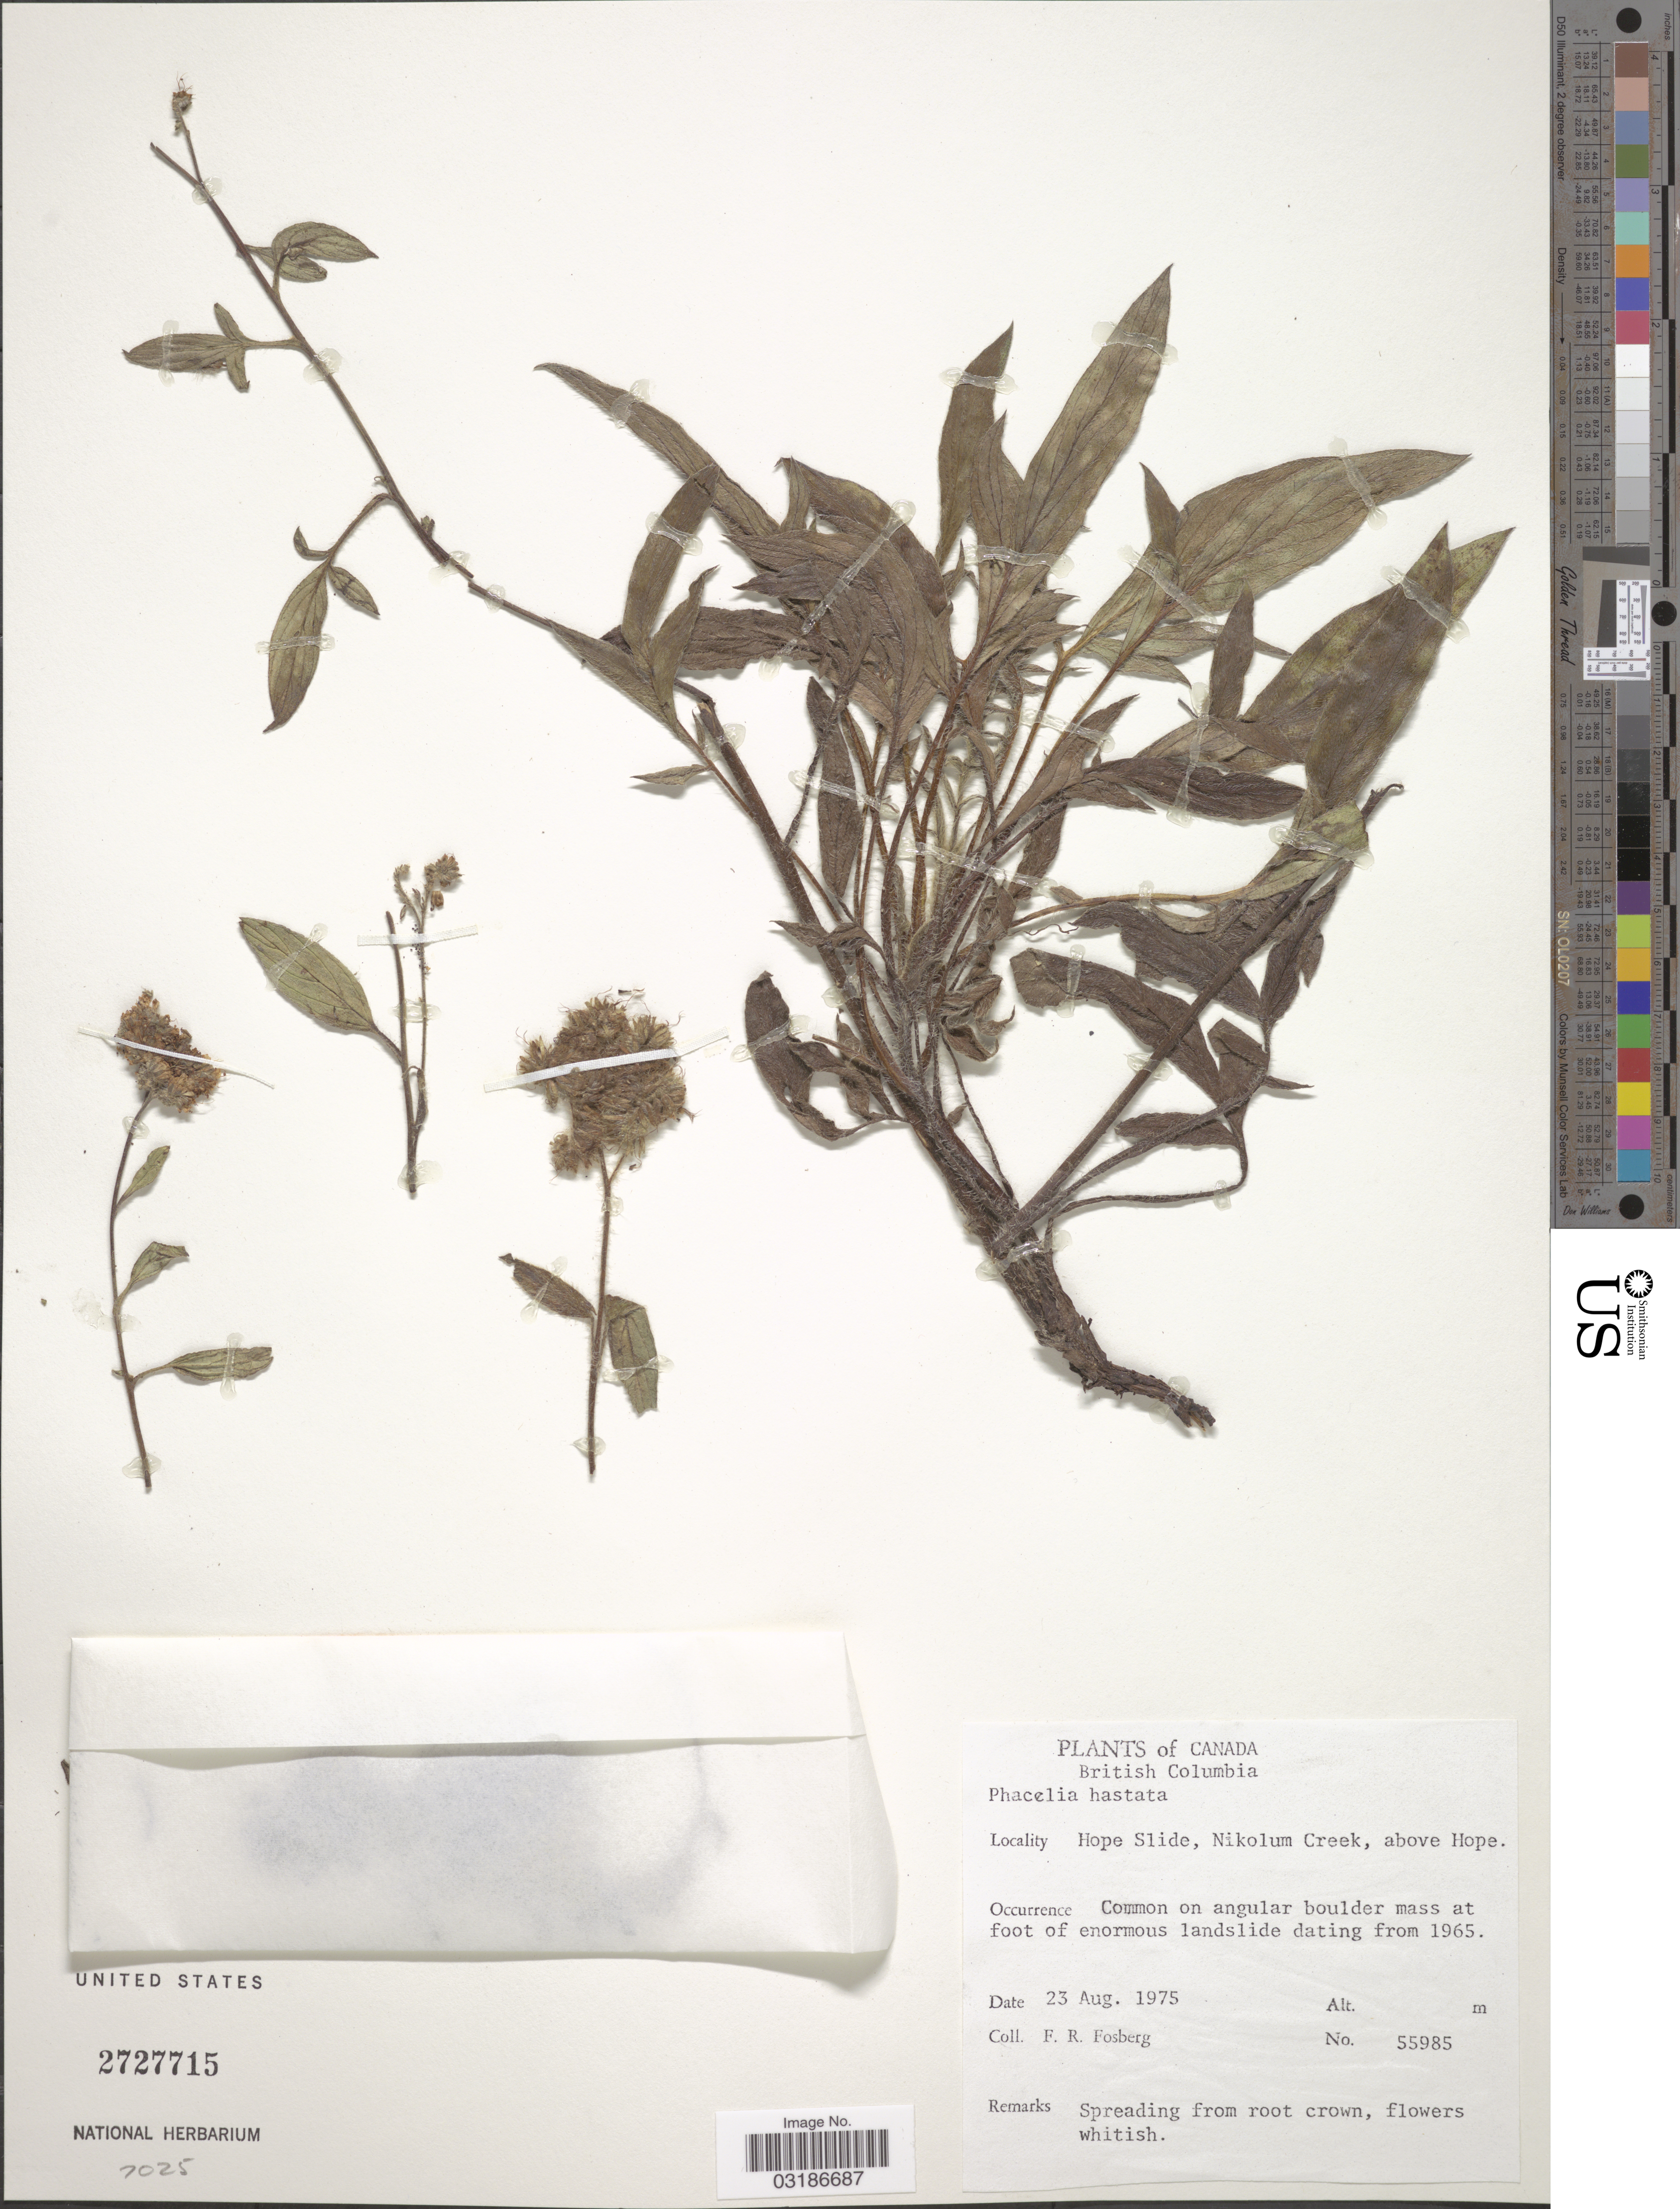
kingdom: Plantae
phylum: Tracheophyta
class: Magnoliopsida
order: Boraginales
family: Hydrophyllaceae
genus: Phacelia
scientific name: Phacelia hastata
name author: Douglas ex Lehm.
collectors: F. R. Fosberg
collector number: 55985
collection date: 1975-08-23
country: Canada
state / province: British Columbia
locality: Hope Slide, Nikolum Creek, above Hope.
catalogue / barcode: US 2727715